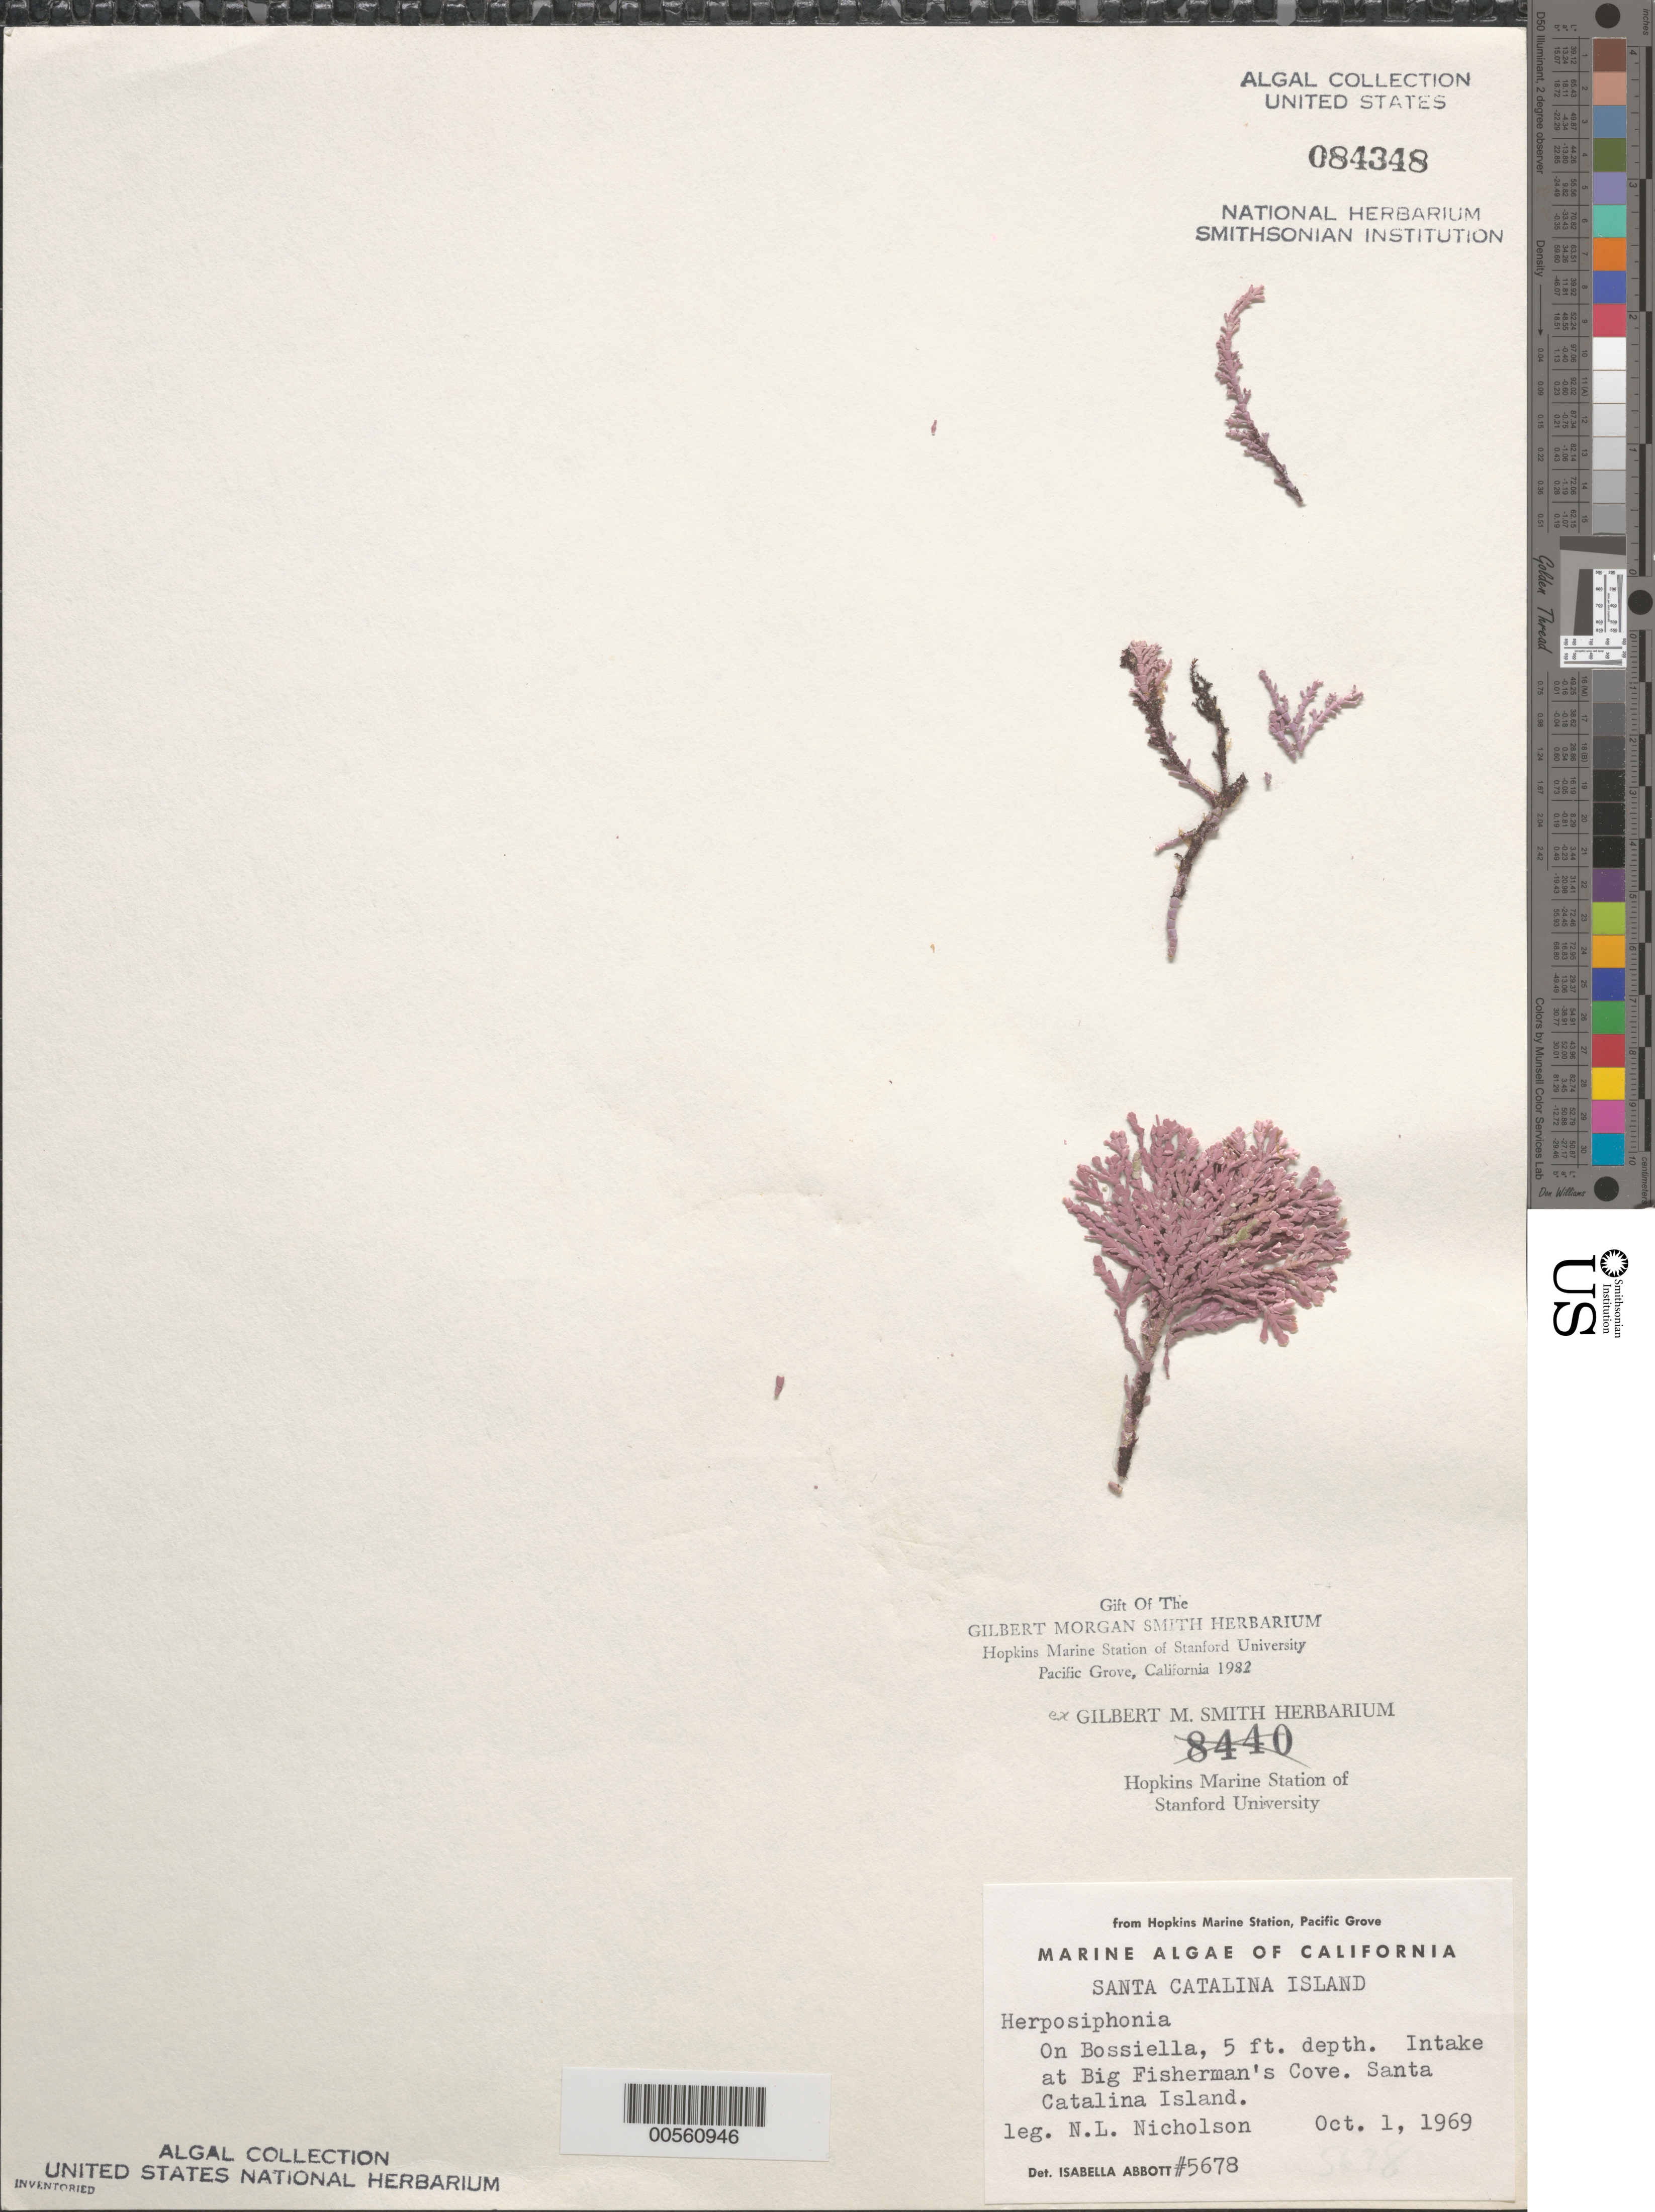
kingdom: Plantae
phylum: Rhodophyta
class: Florideophyceae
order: Ceramiales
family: Rhodomelaceae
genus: Herposiphonia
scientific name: Herposiphonia sp.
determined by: Abbott, Isabella A.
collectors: N. Nicholson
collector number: IAA 5678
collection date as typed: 01 Oct 1969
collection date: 1969-10-01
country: United States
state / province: California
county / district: Los Angeles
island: Santa Catalina Island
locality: Big Fishermans Cove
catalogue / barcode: US 84348